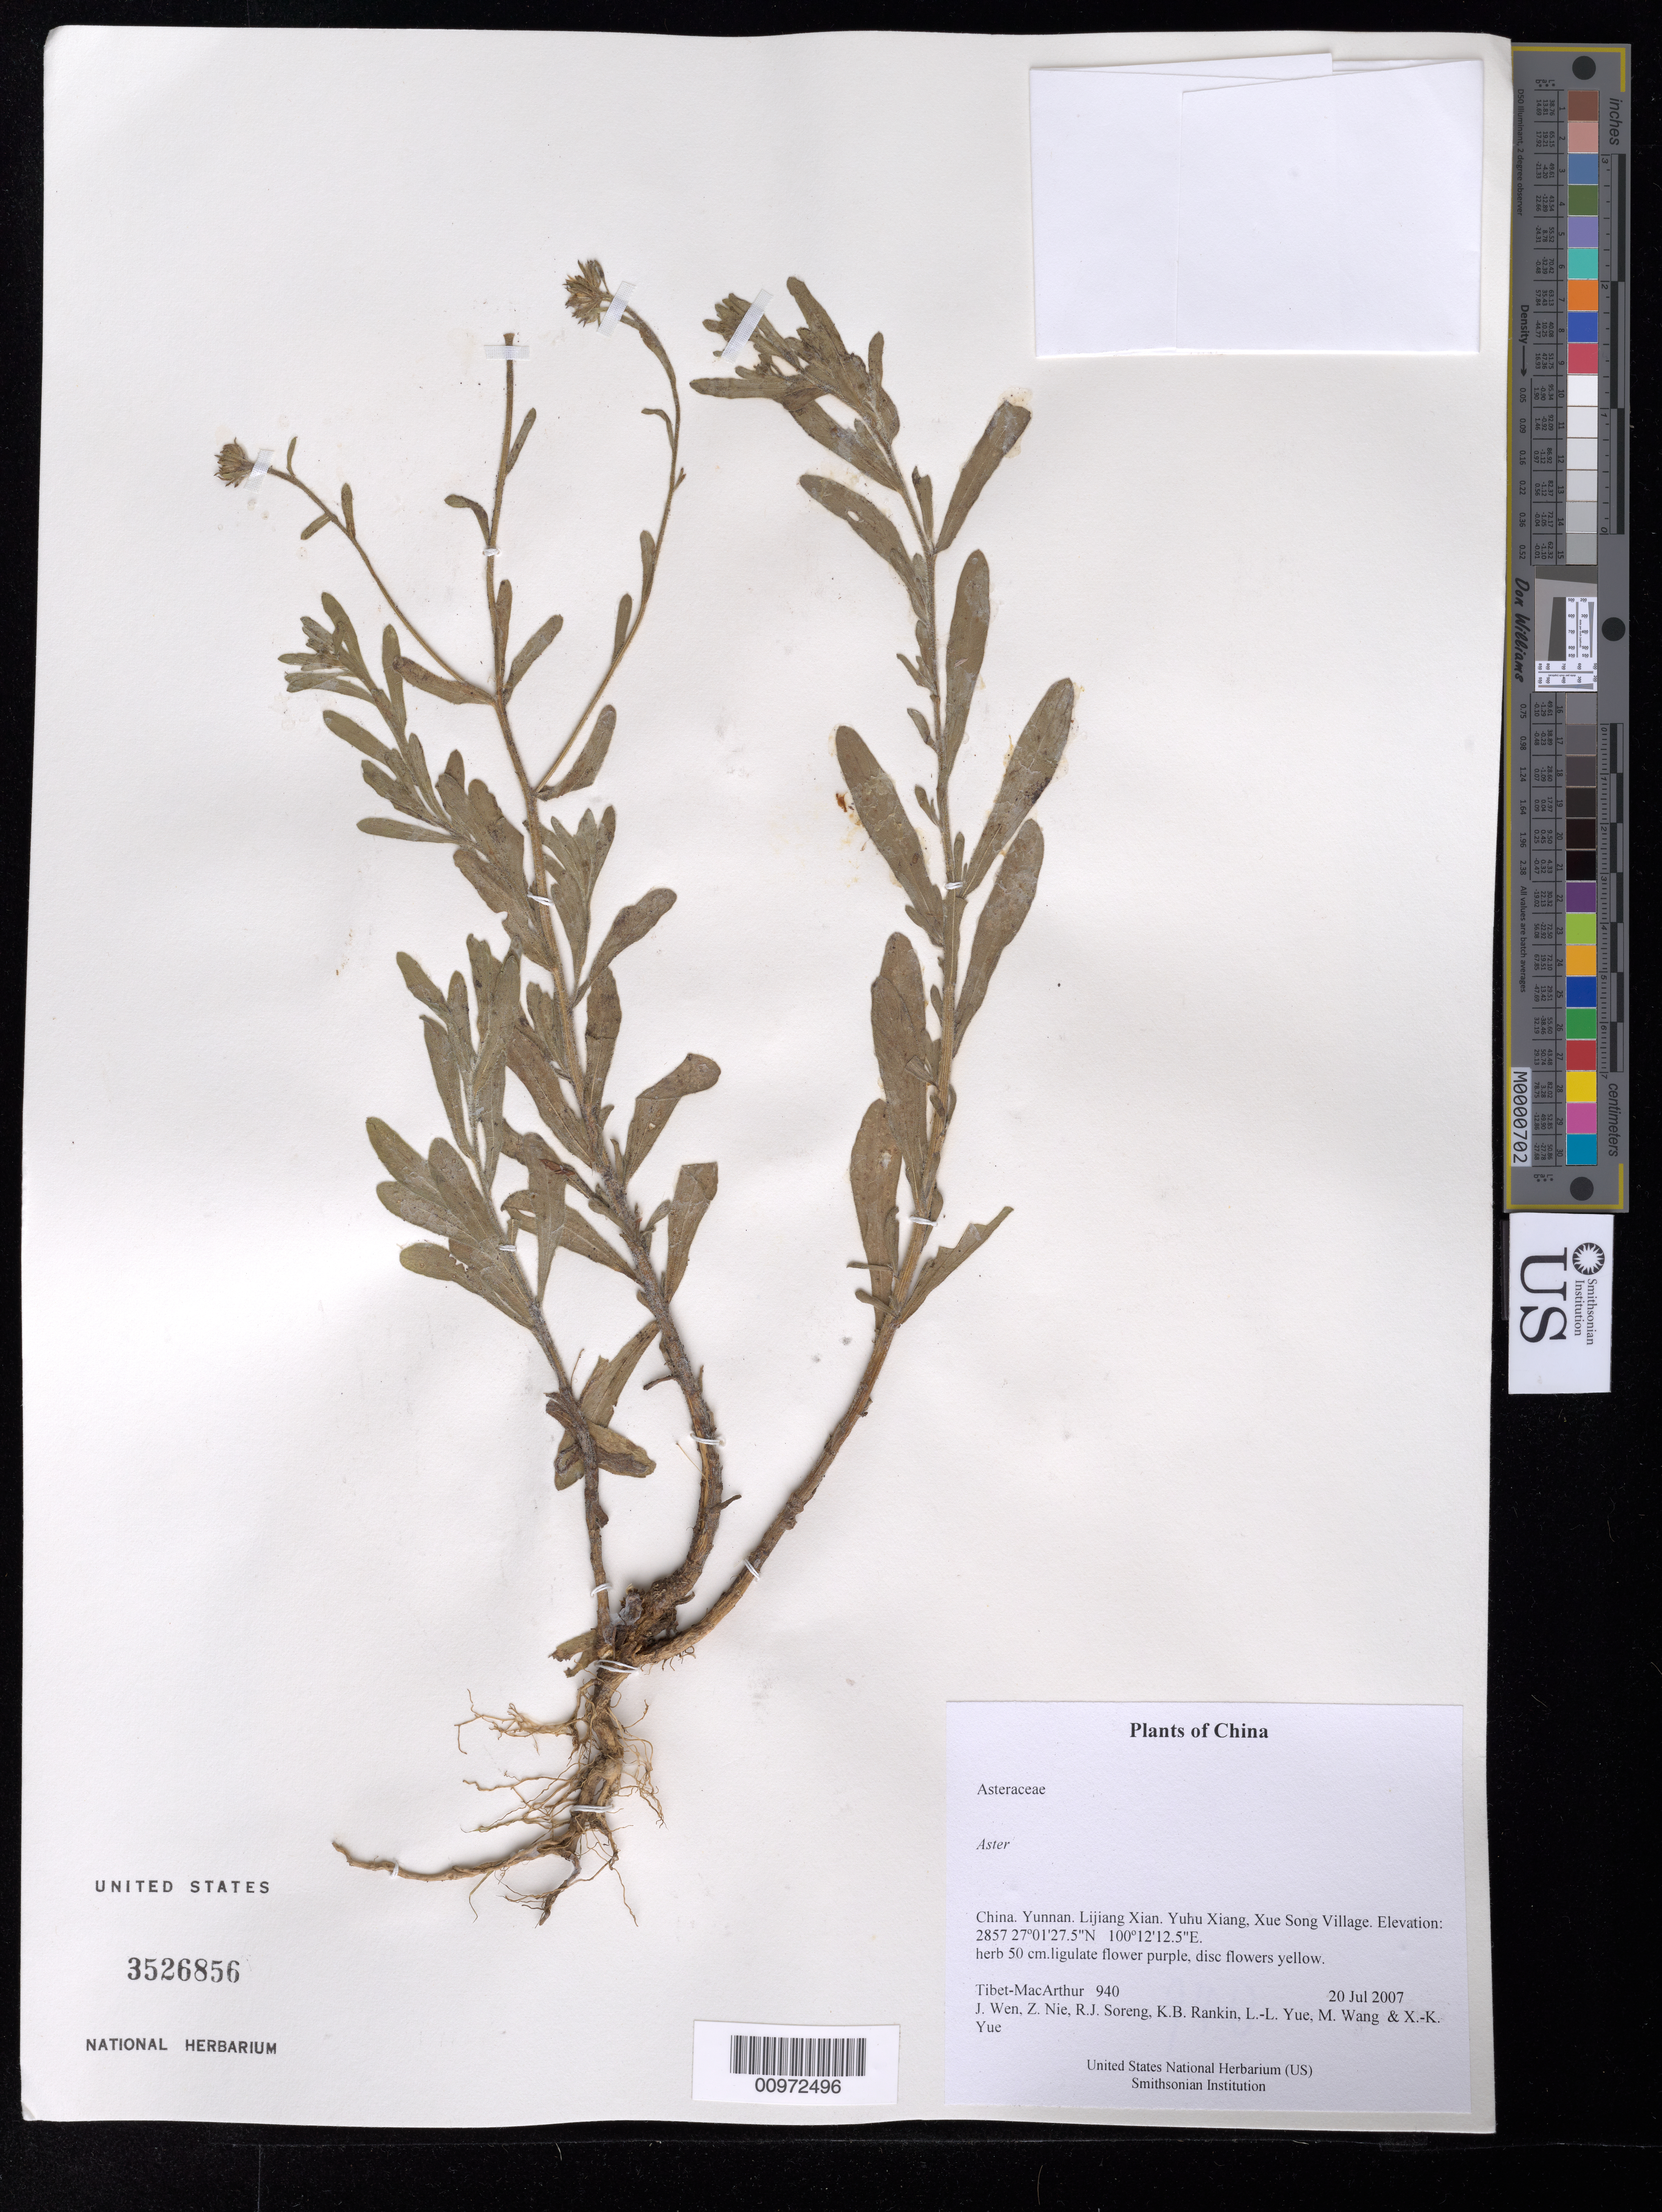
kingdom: Plantae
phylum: Tracheophyta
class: Magnoliopsida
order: Asterales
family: Asteraceae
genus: Aster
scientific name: Aster sp.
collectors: Tibet-MacArthur, J. Wen, Z. Nie, R. J. Soreng, K. Rankin, L. Yue, M. Wang & X. Yue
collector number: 940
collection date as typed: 20 Jul 2007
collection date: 2007-07-20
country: China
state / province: Yunnan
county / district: Lijiang Xian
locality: Yuhu Xiang, Xue Song Village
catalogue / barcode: US 3526856